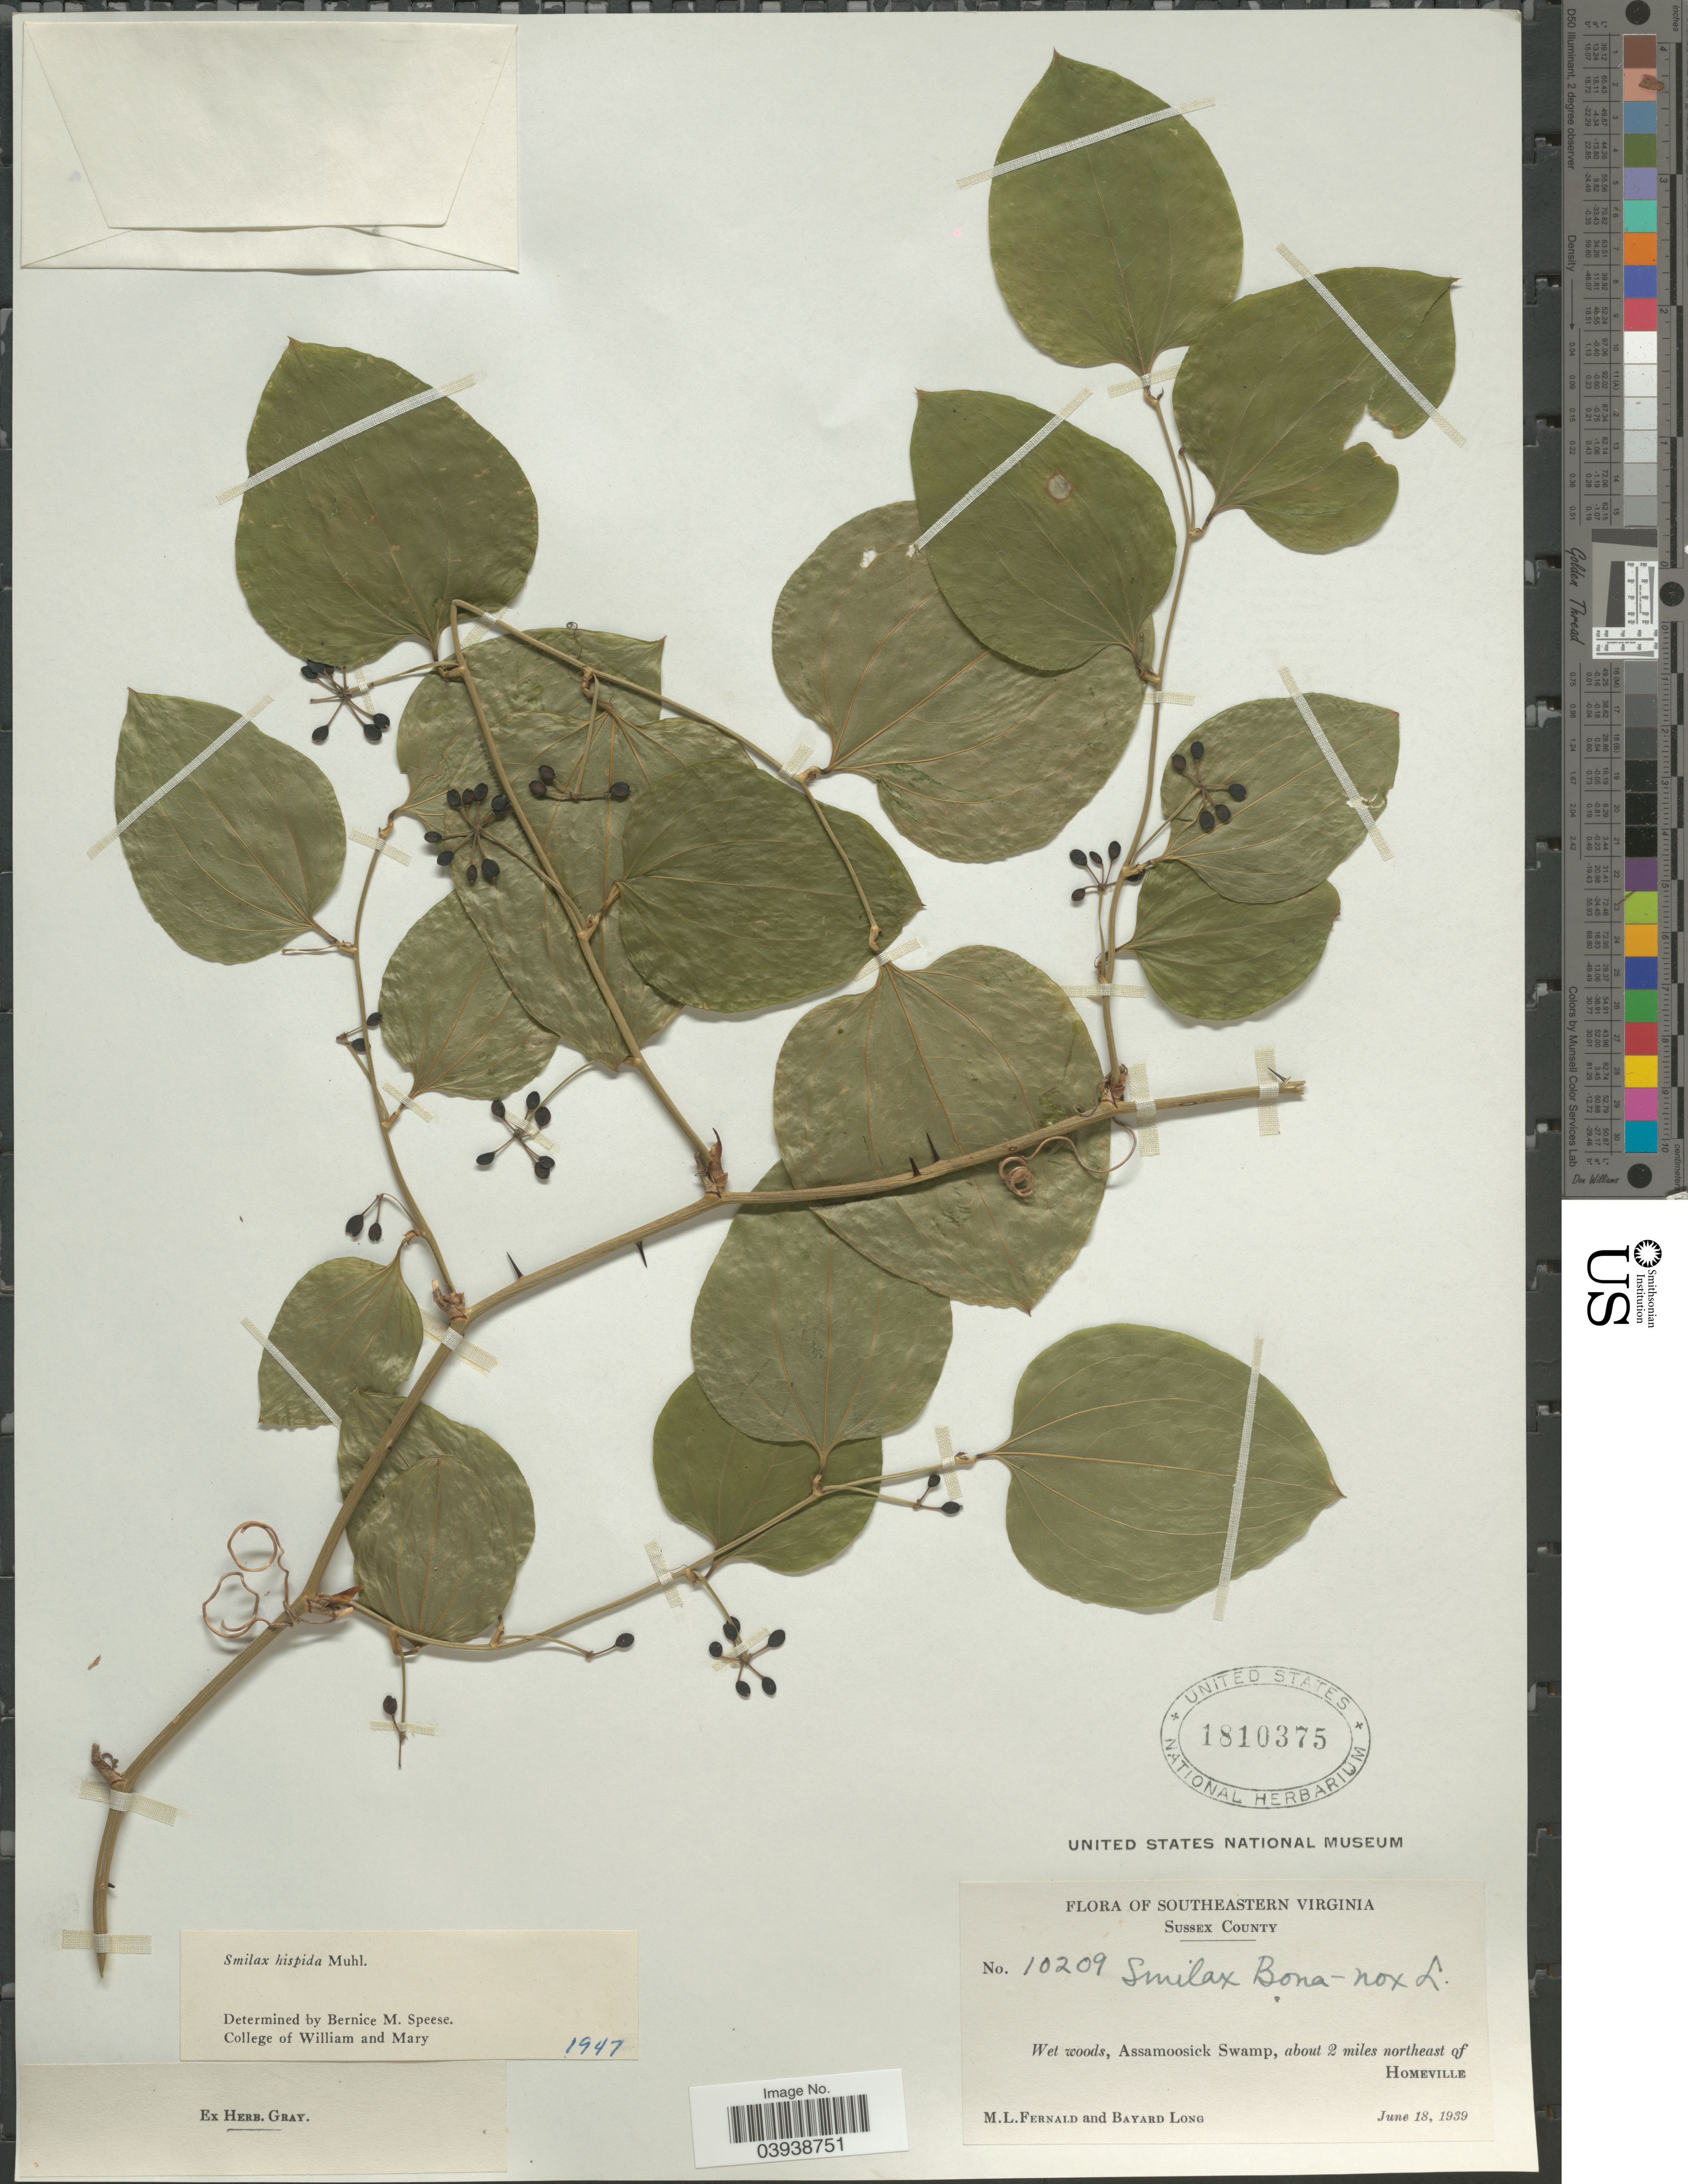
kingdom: Plantae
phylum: Tracheophyta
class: Liliopsida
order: Liliales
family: Smilacaceae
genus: Smilax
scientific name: Smilax hispida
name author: Raf.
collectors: M. L. Fernald & B. Long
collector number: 10209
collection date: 1939-06-18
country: United States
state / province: Virginia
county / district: Sussex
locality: Southeastern Virginia. Sussex County. Assamoosick Swamp, about 2 miles northeast of Homeville.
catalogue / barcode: US 1810375